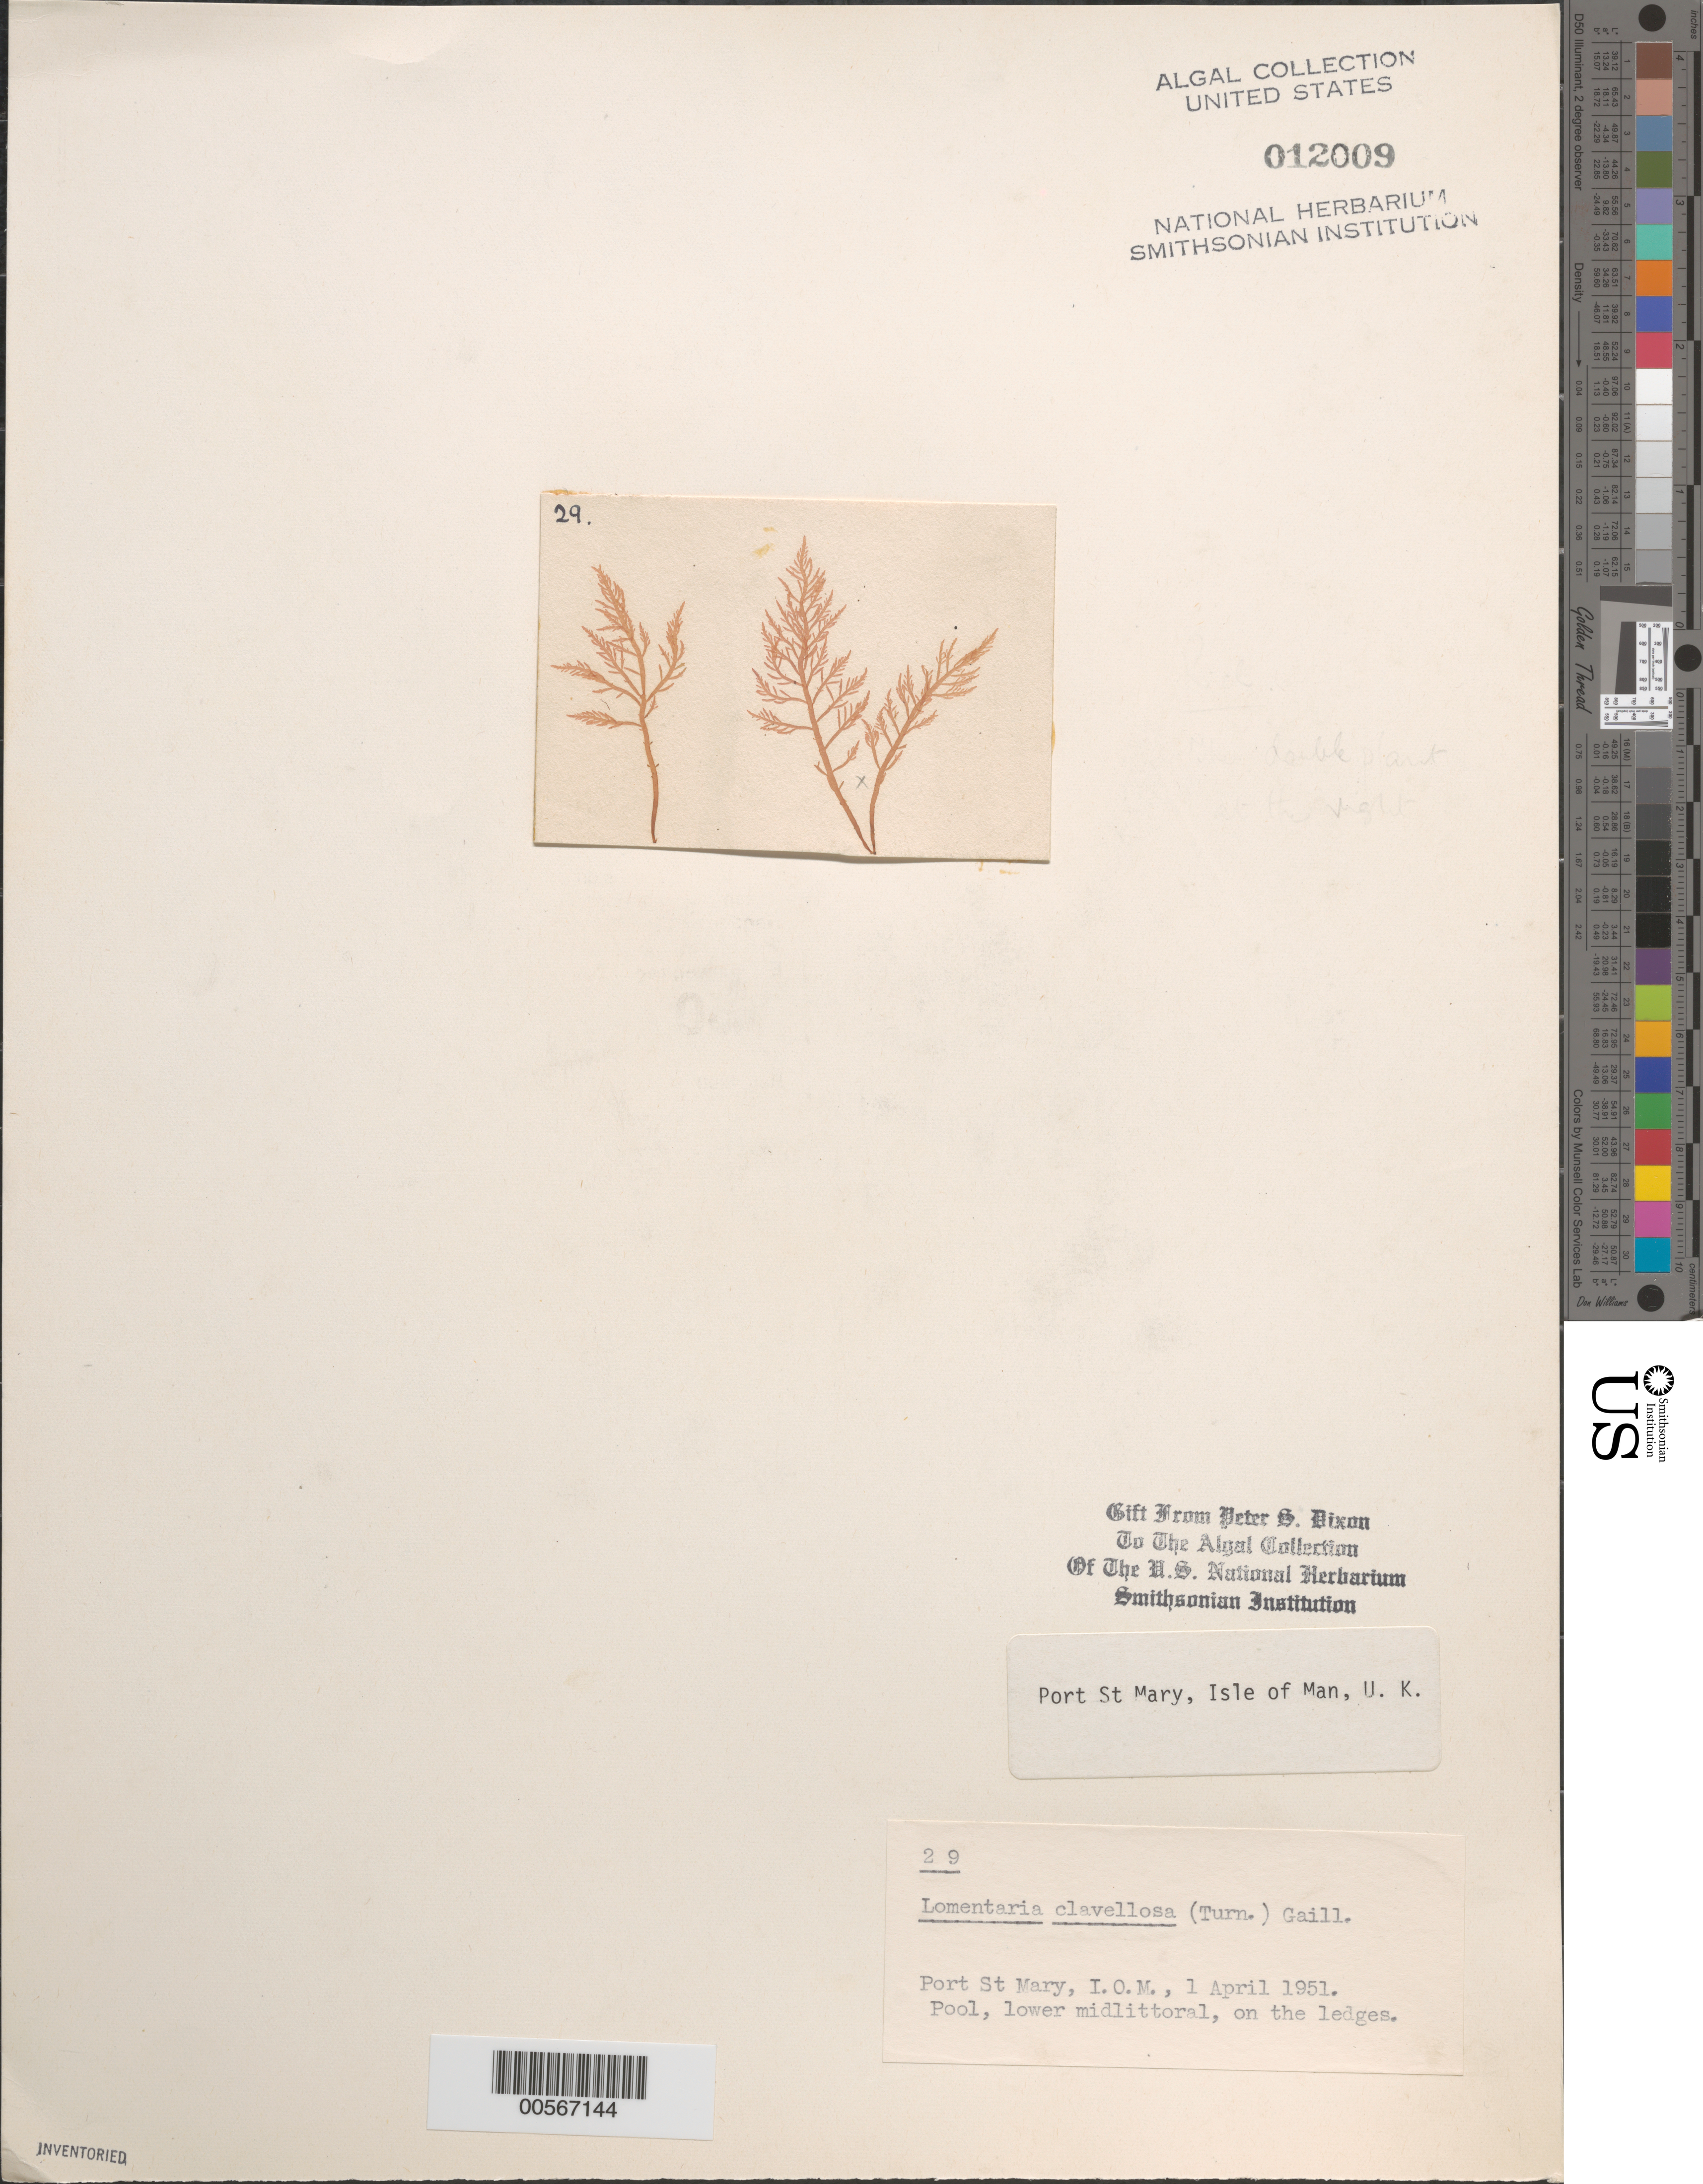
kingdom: Plantae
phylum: Rhodophyta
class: Florideophyceae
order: Rhodymeniales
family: Lomentariaceae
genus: Lomentaria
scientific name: Lomentaria clavellosa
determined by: Dixon, P. S.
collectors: P. S. Dixon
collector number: PSD 29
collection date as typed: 01 Apr 1951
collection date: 1951-04-01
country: United Kingdom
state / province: England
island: Isle of Man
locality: Port St. Mary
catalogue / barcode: US 12009